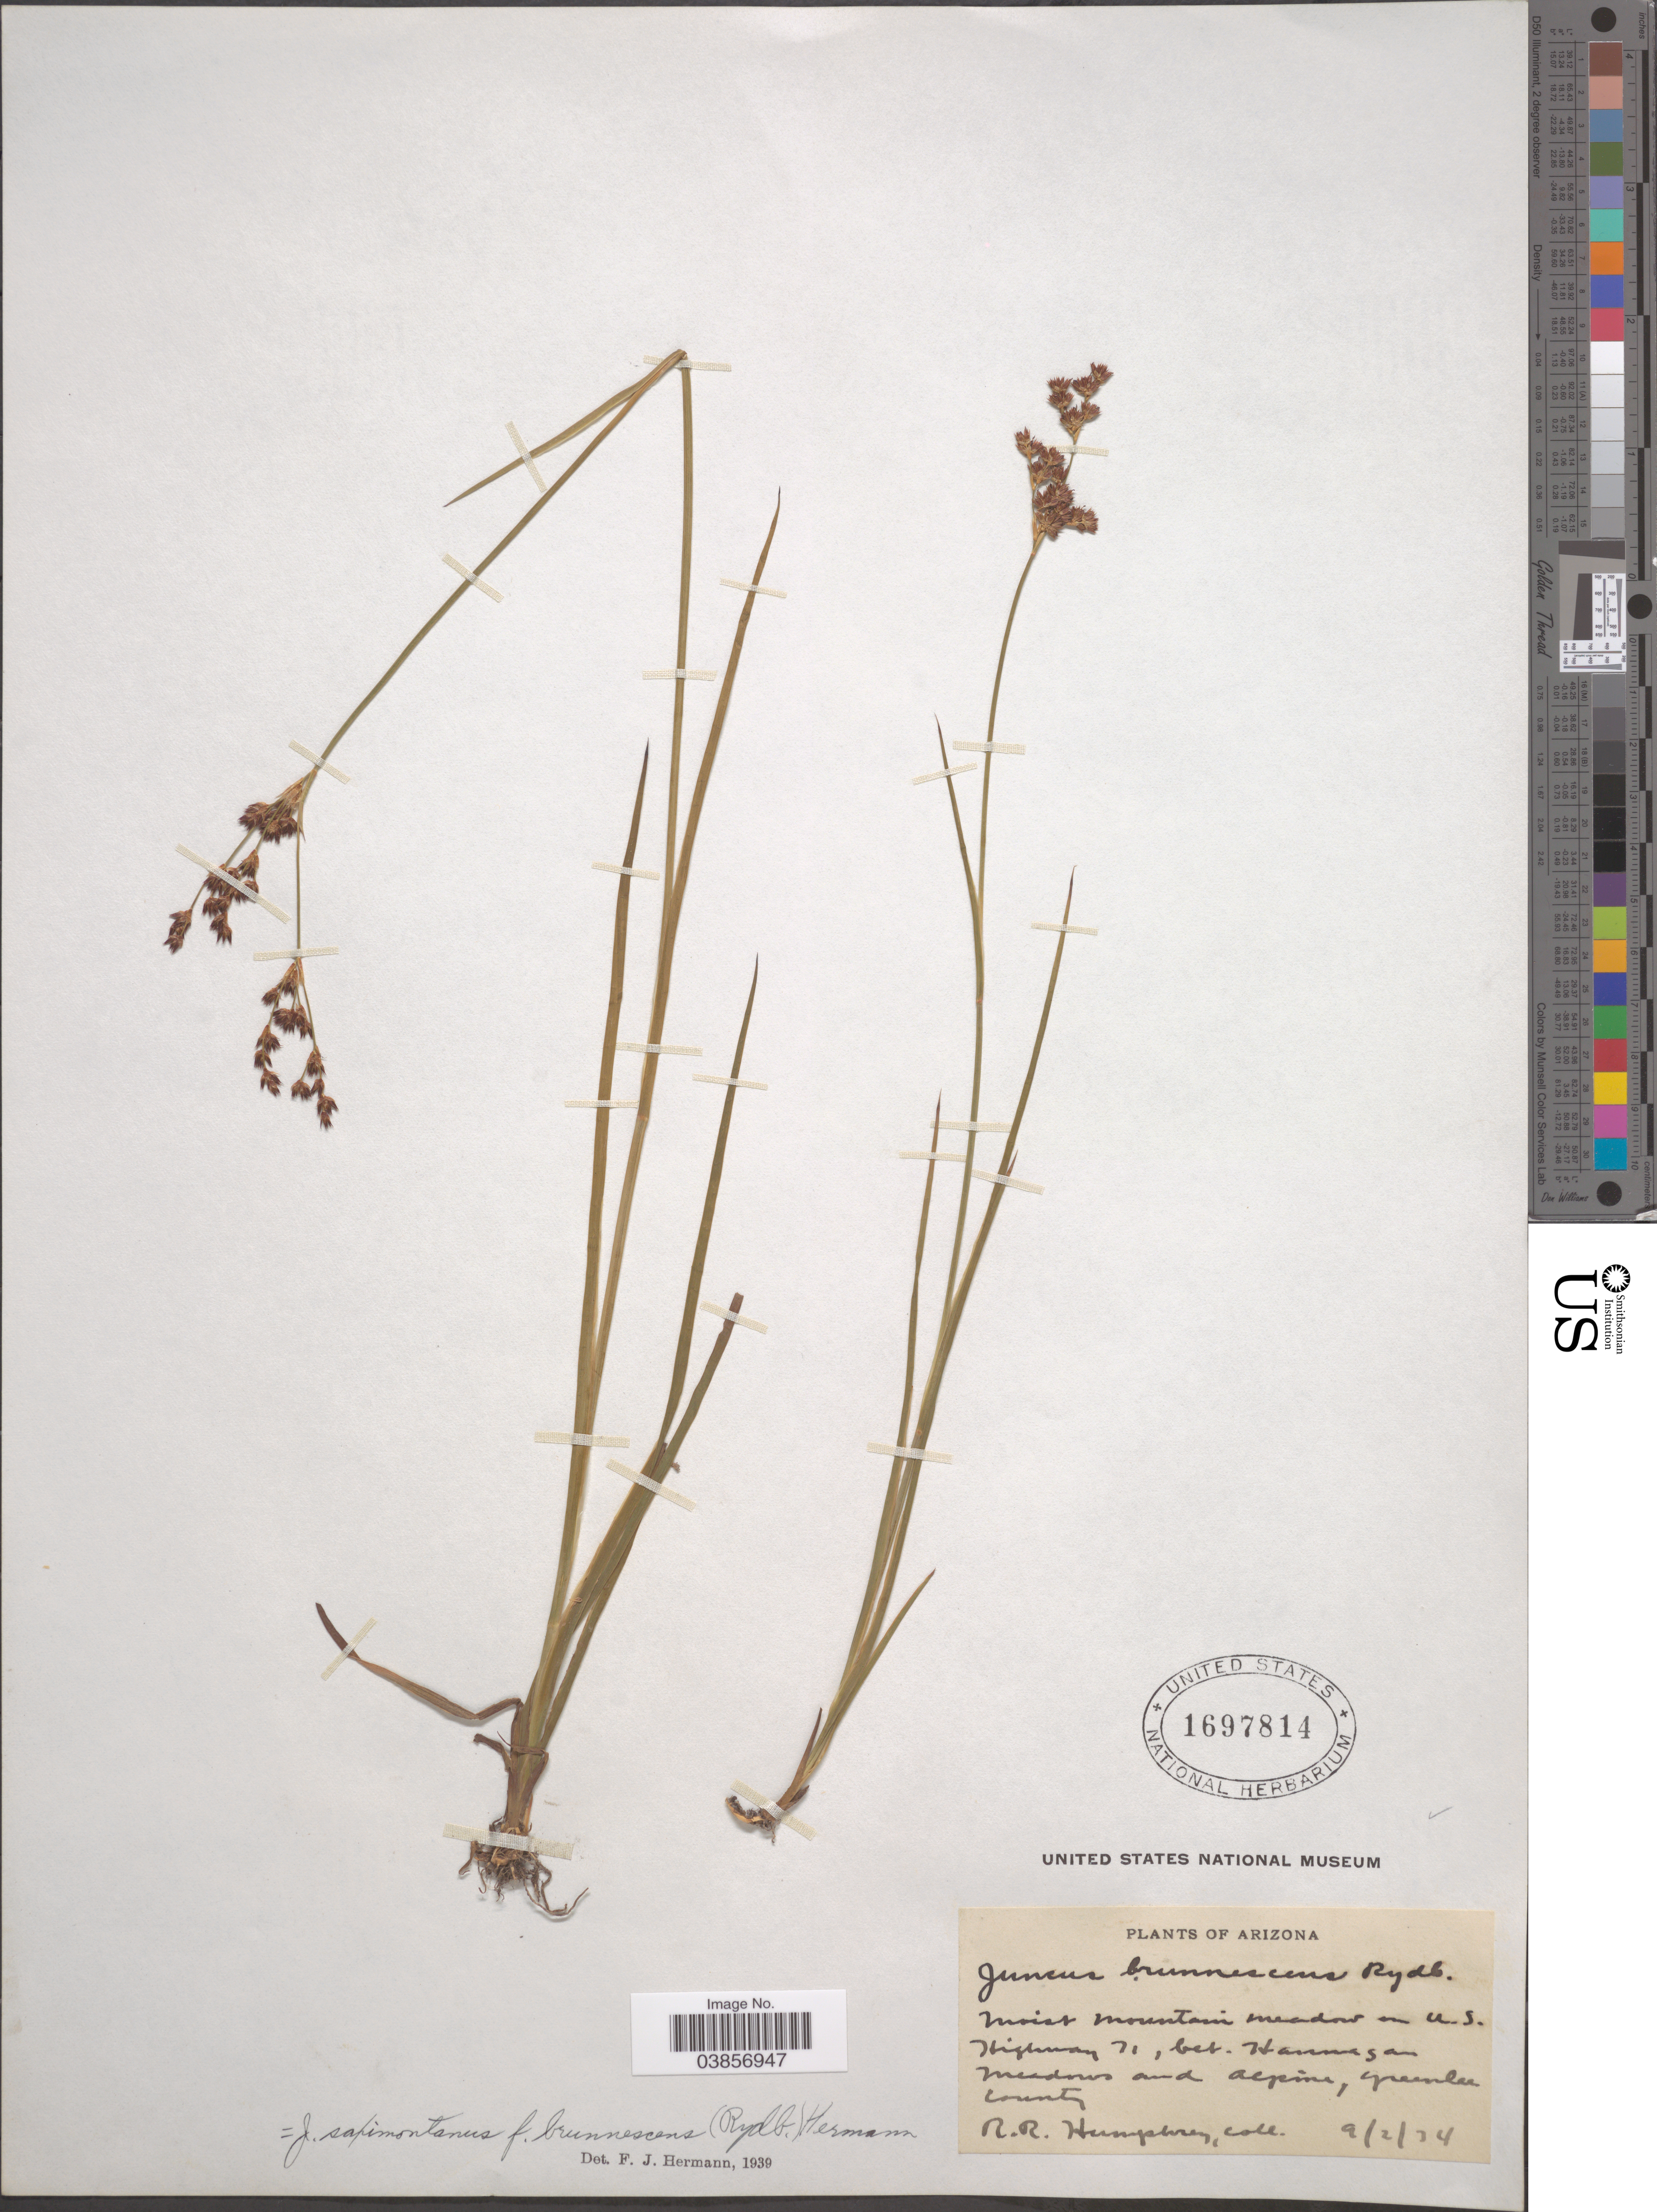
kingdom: Plantae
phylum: Tracheophyta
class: Liliopsida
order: Poales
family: Juncaceae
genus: Juncus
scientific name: Juncus saximontanus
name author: A. Nelson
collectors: R. Humphrey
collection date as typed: Transcribed d/m/y: 2/9/34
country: United States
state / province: Arizona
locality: Mountain meadow on U.S. Highway 71, bet. Hannagan Meadows and alpine, Greenlee County.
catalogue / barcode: US 1697814